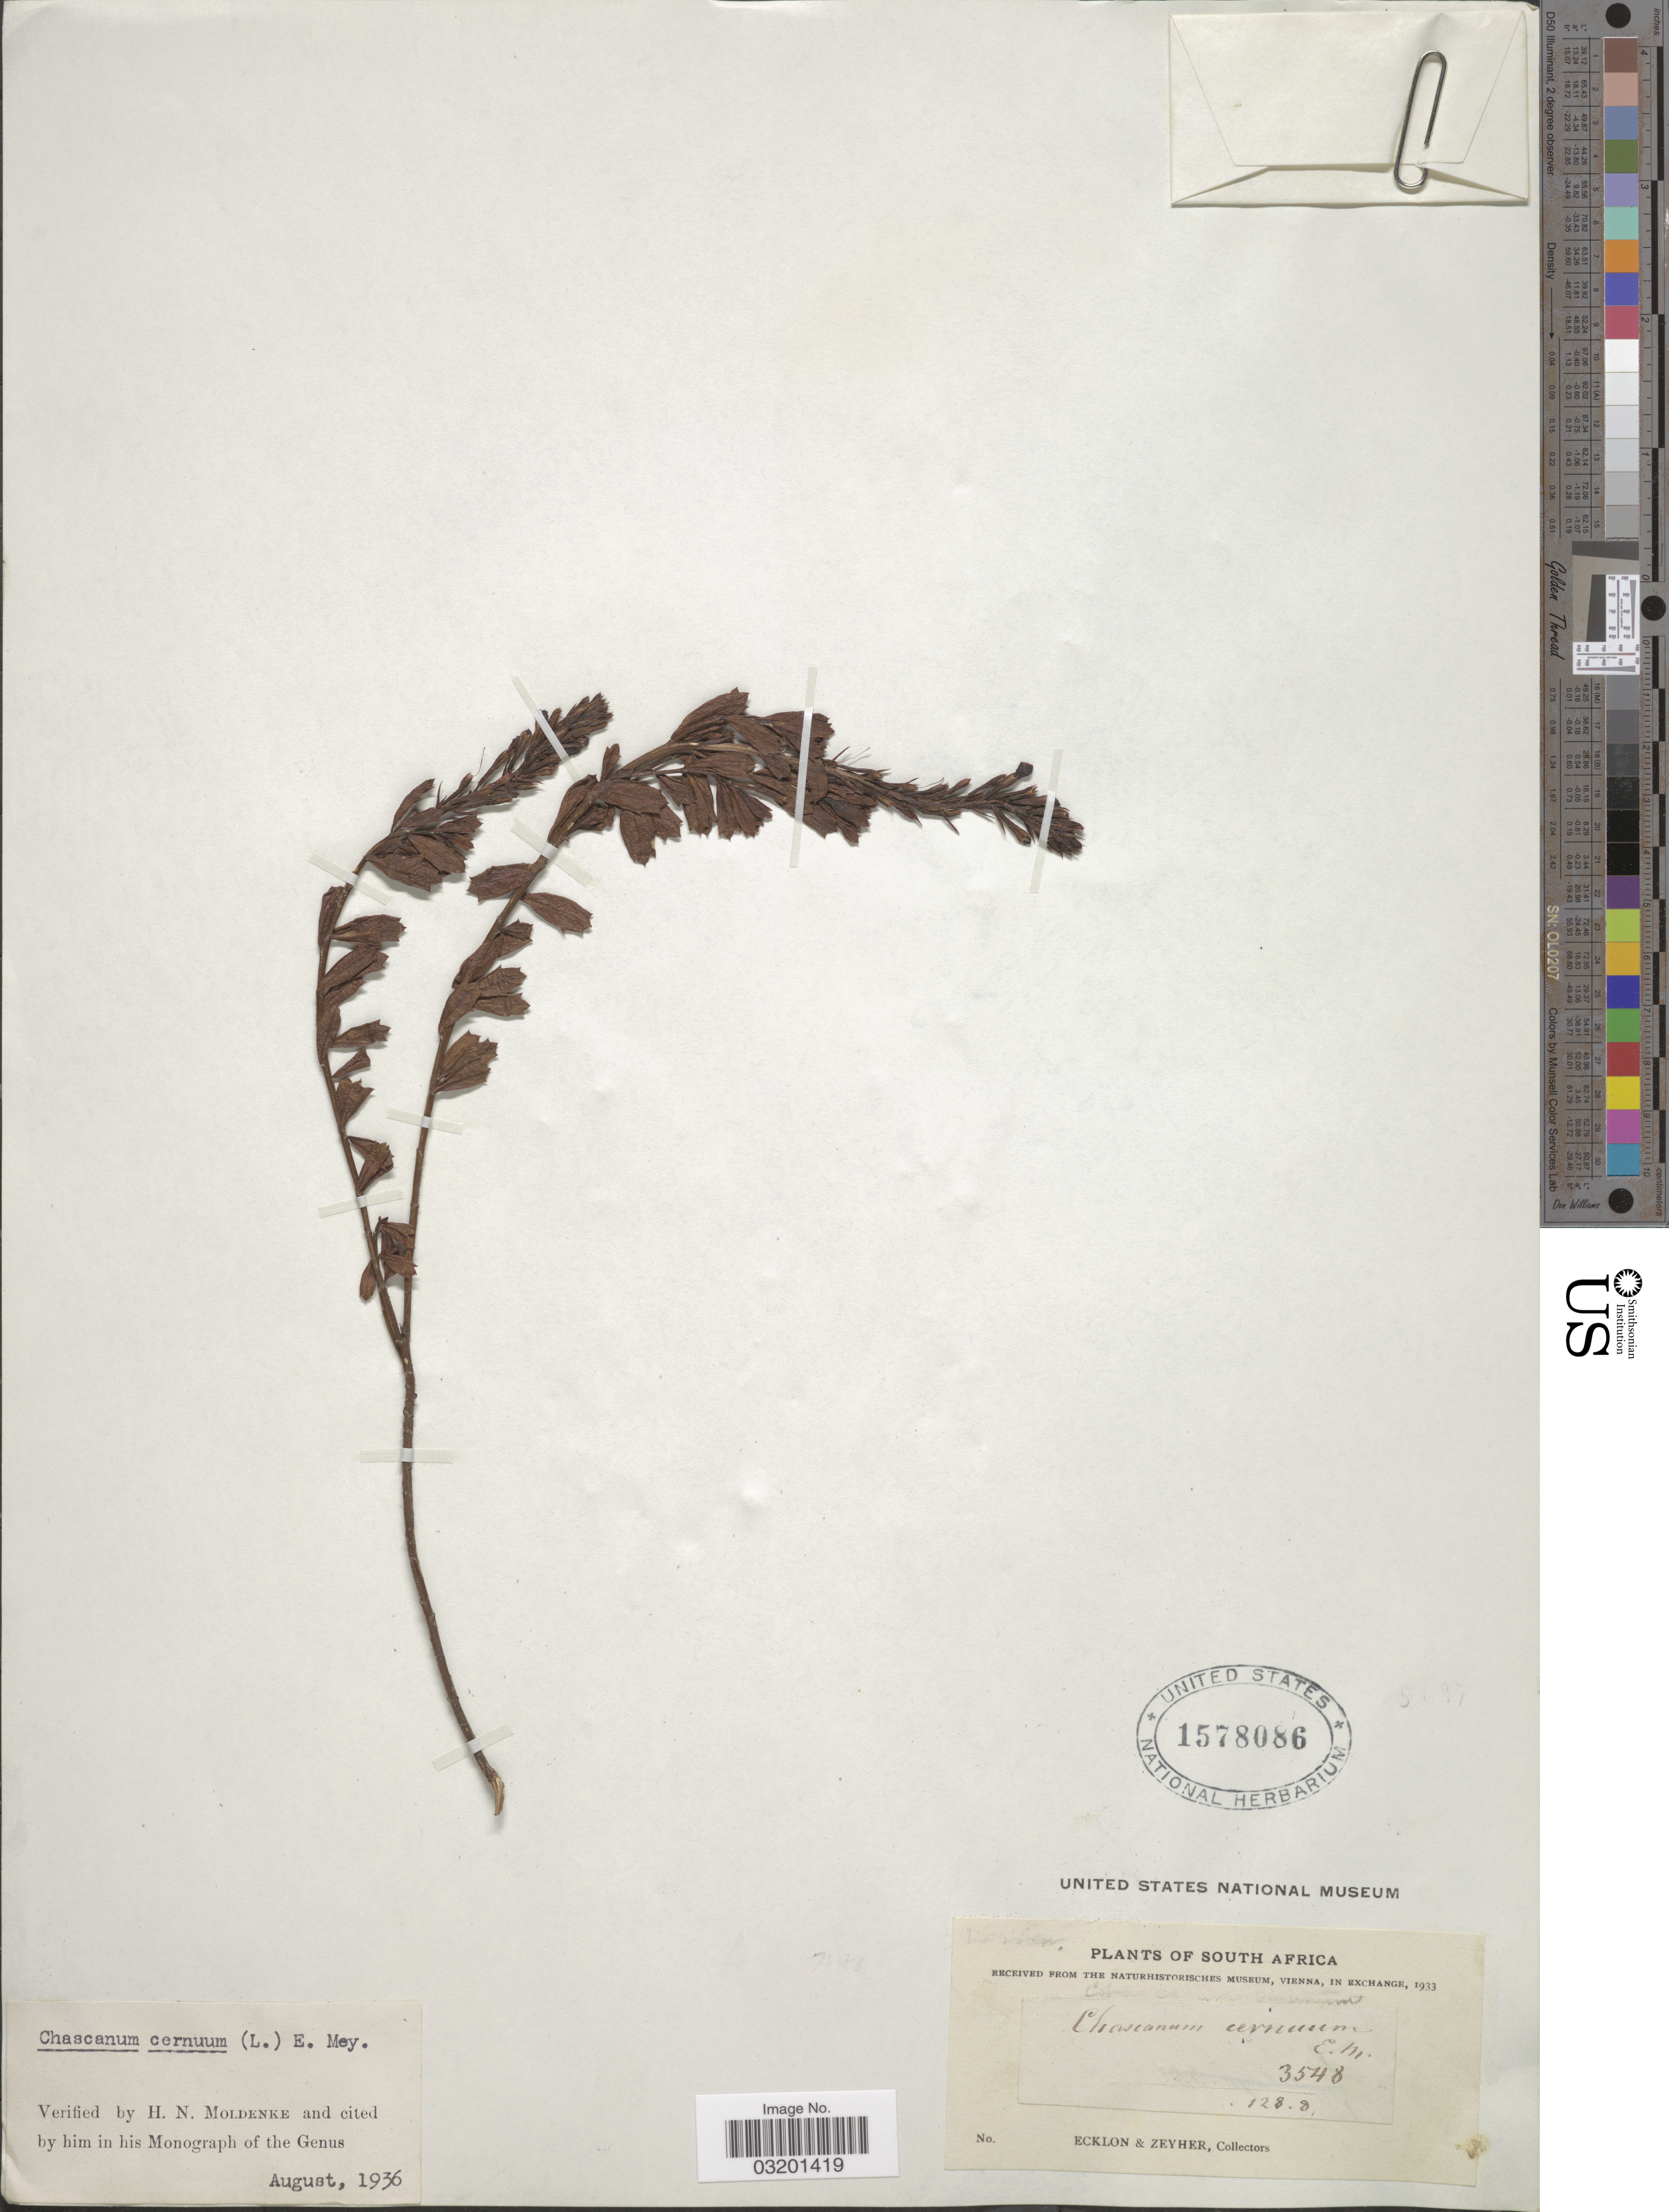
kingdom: Plantae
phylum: Tracheophyta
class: Magnoliopsida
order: Lamiales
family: Verbenaceae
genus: Chascanum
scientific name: Chascanum cernuum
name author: (L.) E. Mey.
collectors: -. Ecklon & -. Zeyher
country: South Africa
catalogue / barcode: US 1578086